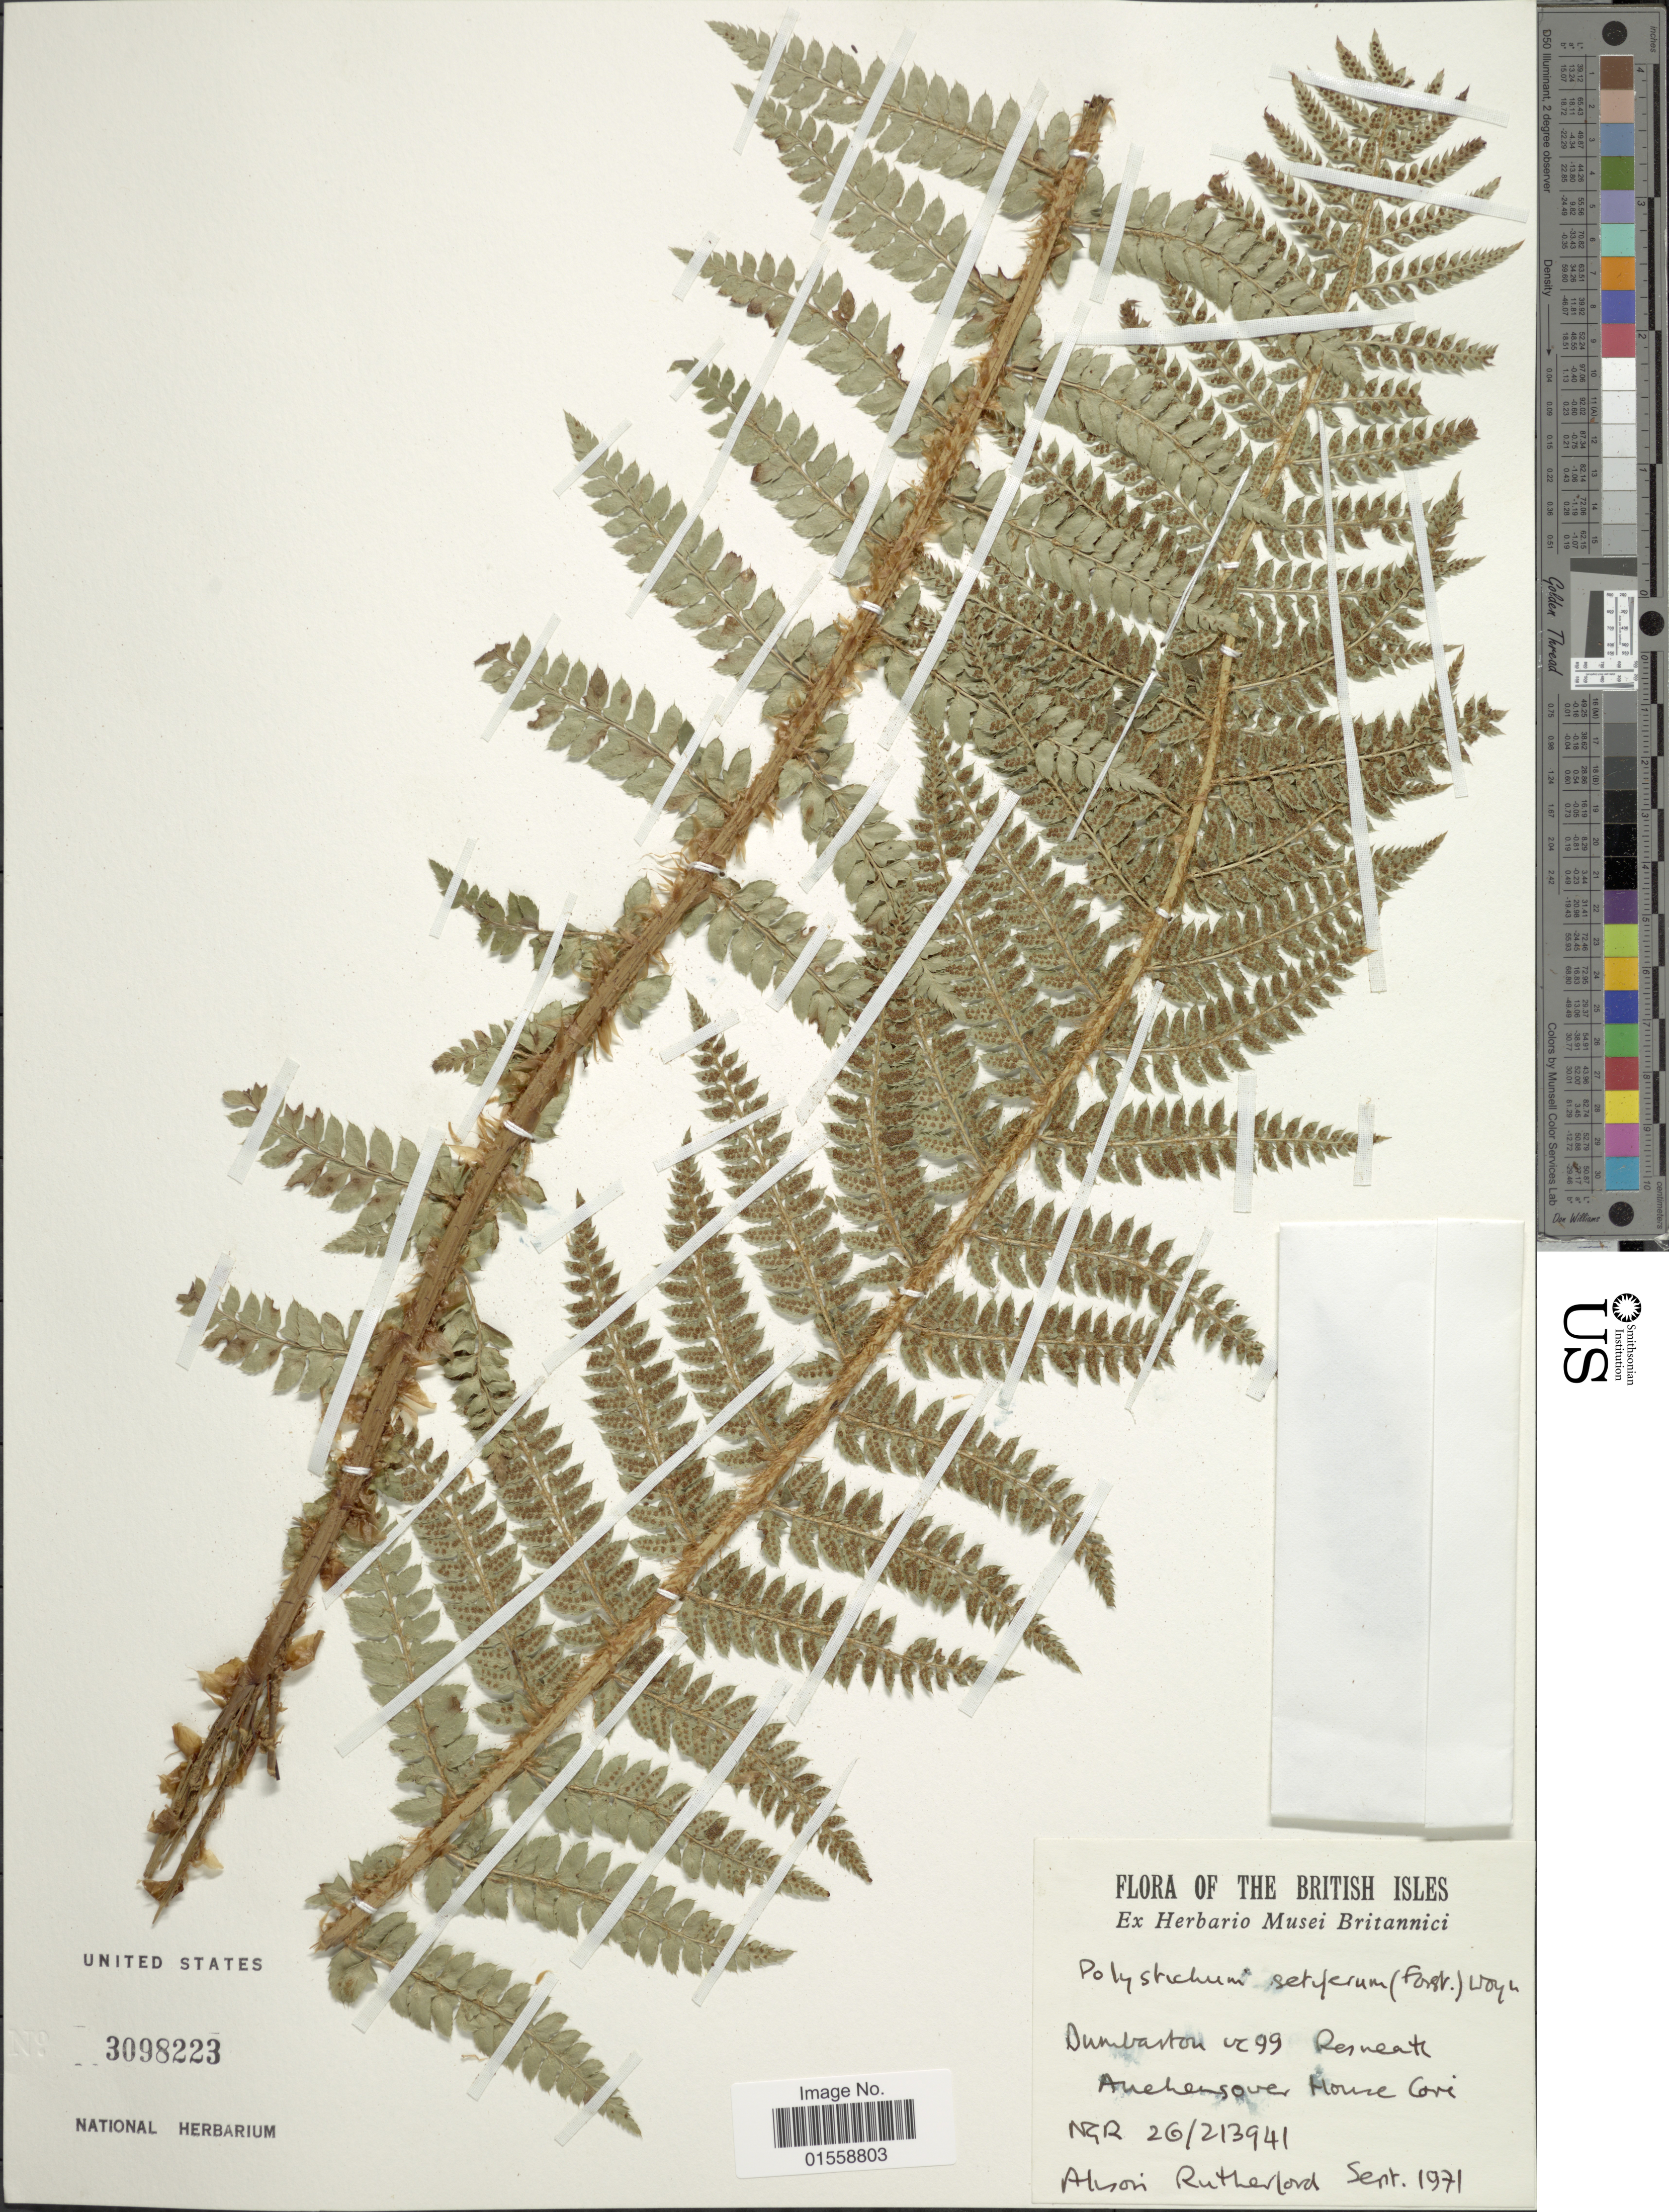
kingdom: Plantae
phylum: Tracheophyta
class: Polypodiopsida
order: Polypodiales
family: Dryopteridaceae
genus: Polystichum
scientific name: Polystichum setiferum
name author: (Forssk.) Moore ex Woynar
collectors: A. Rutherlord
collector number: NGR26/213941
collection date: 1971-09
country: United Kingdom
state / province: Scotland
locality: British Isles, Dunbarton (Dunbartonshire) vc 99 Beneath Auchentorlie House cove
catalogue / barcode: US 3098223